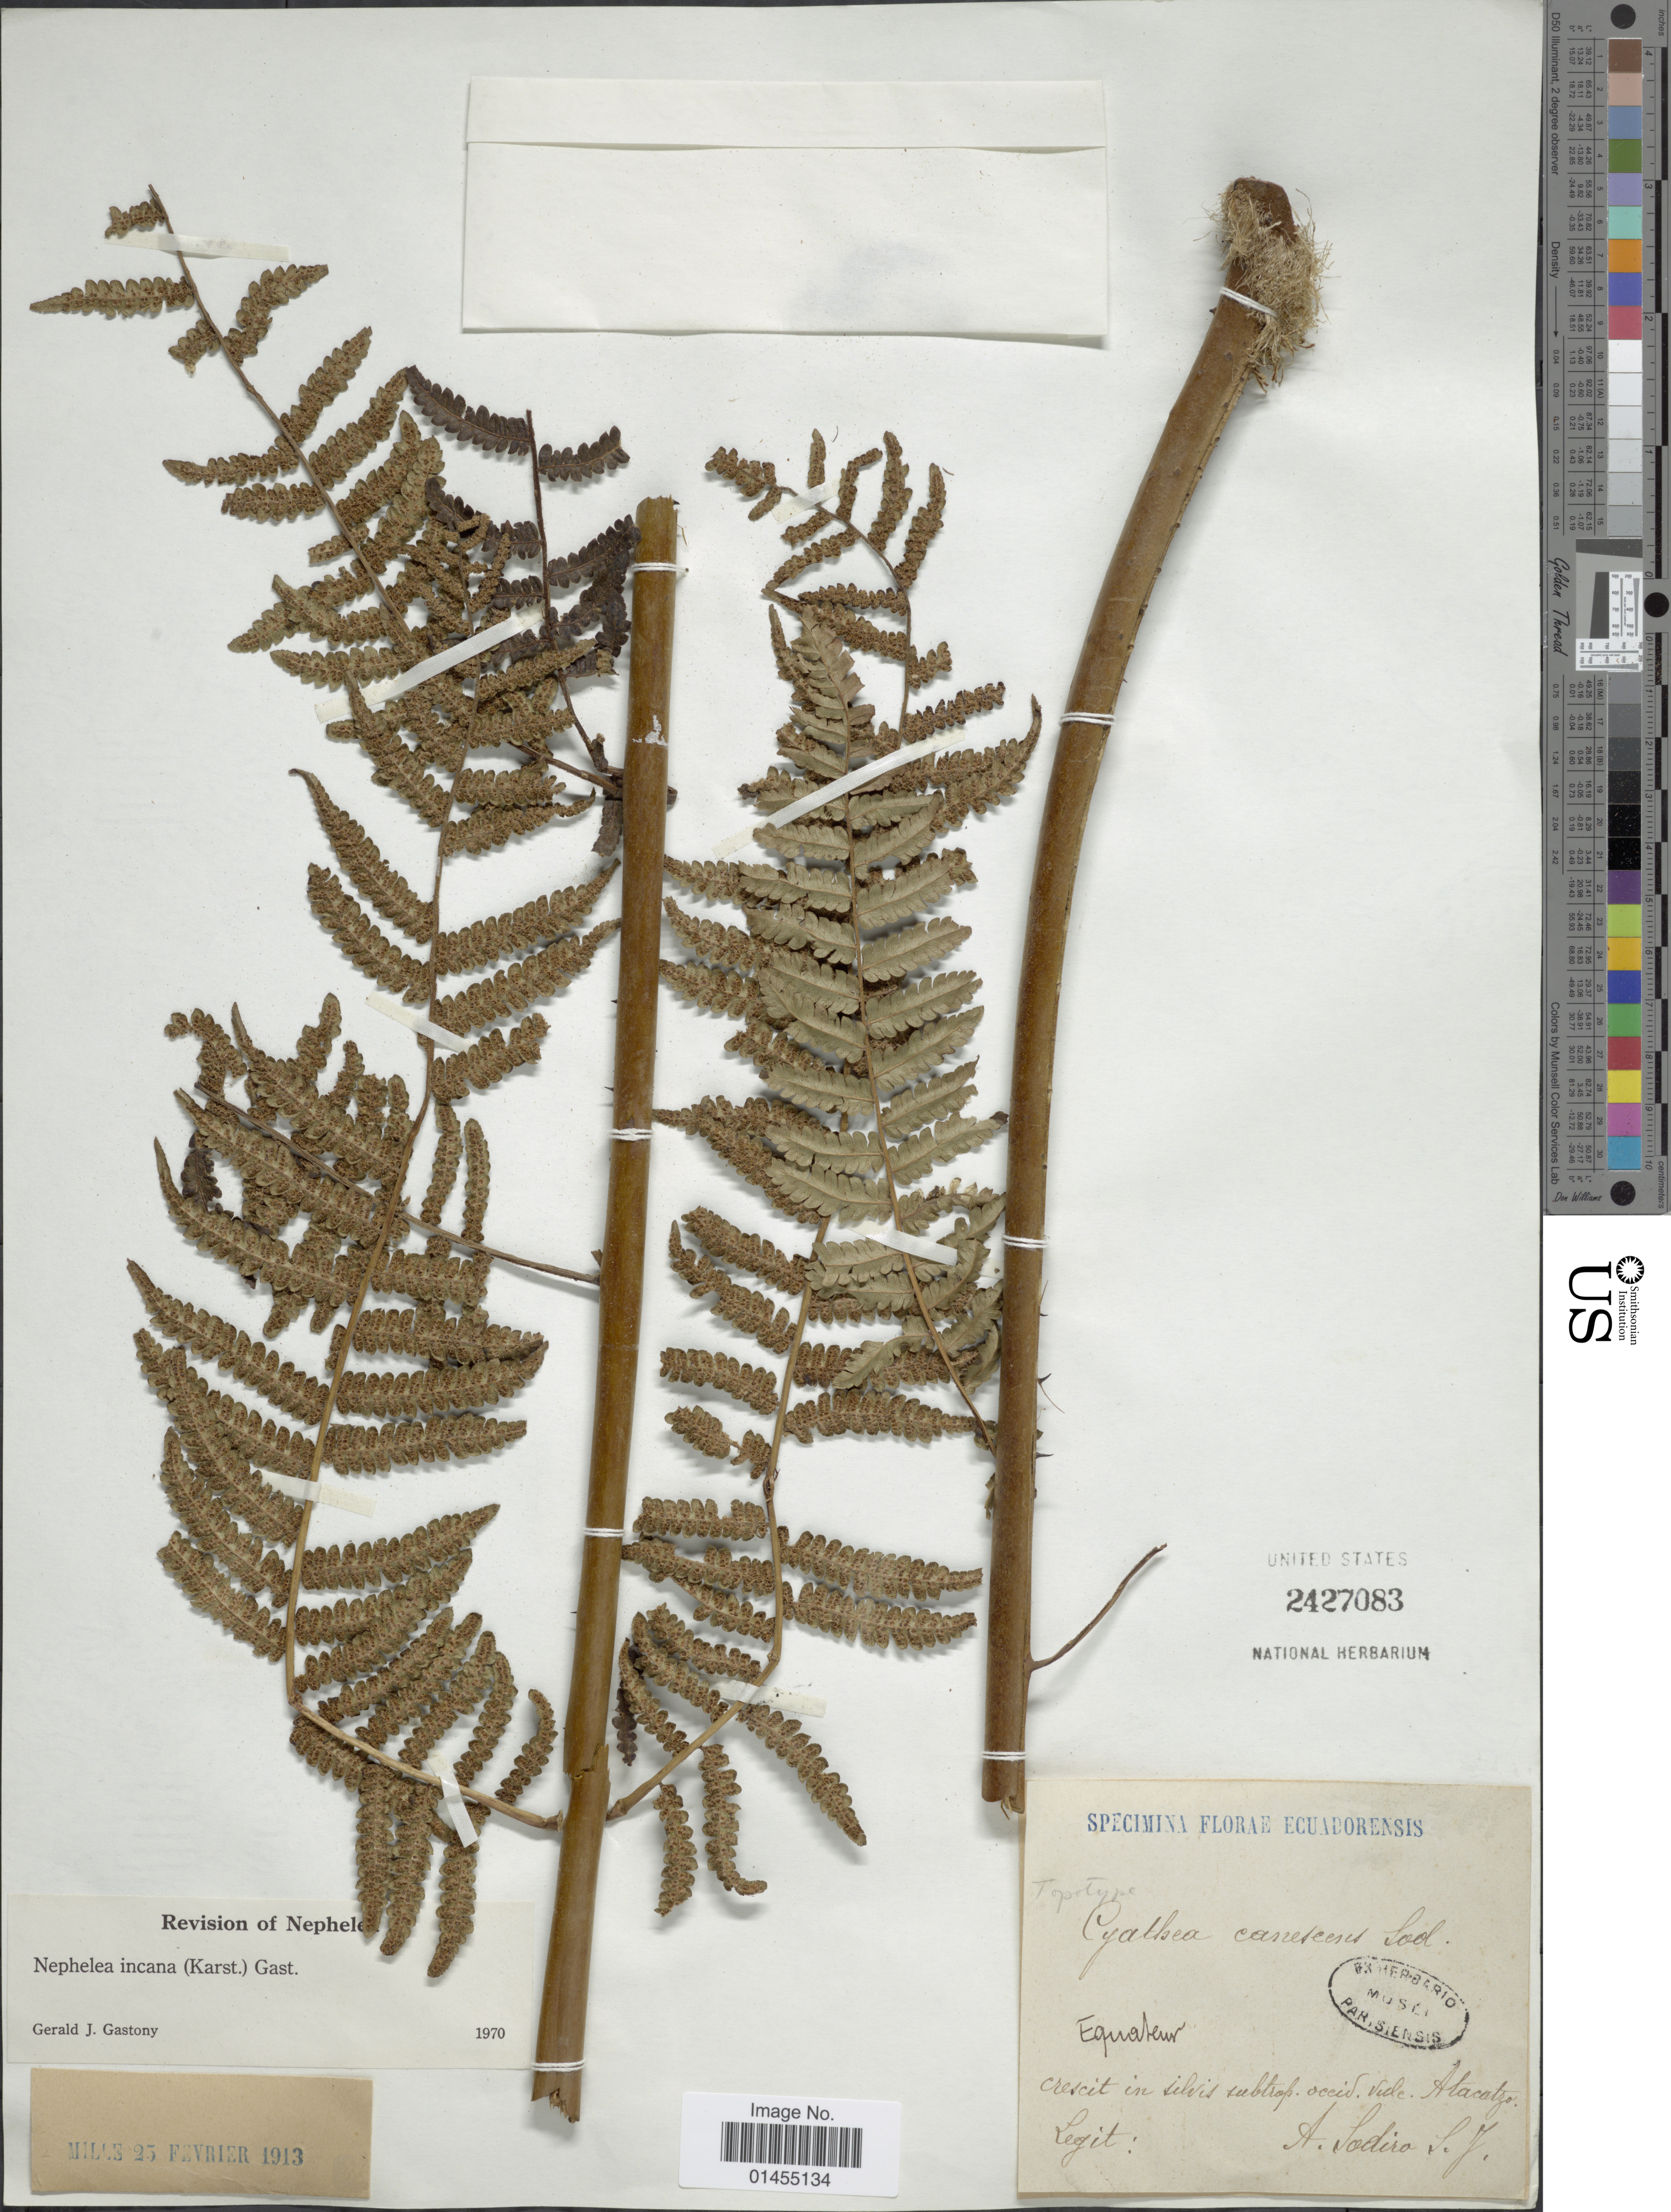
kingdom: Plantae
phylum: Tracheophyta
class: Polypodiopsida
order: Cyatheales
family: Cyatheaceae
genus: Alsophila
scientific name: Alsophila incana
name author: (H. Karst.) D.S. Conant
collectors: A. Sodiro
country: Ecuador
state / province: Pichincha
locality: Crescit in Silvis subtrop occid.volc. Atacazo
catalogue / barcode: US 2427083